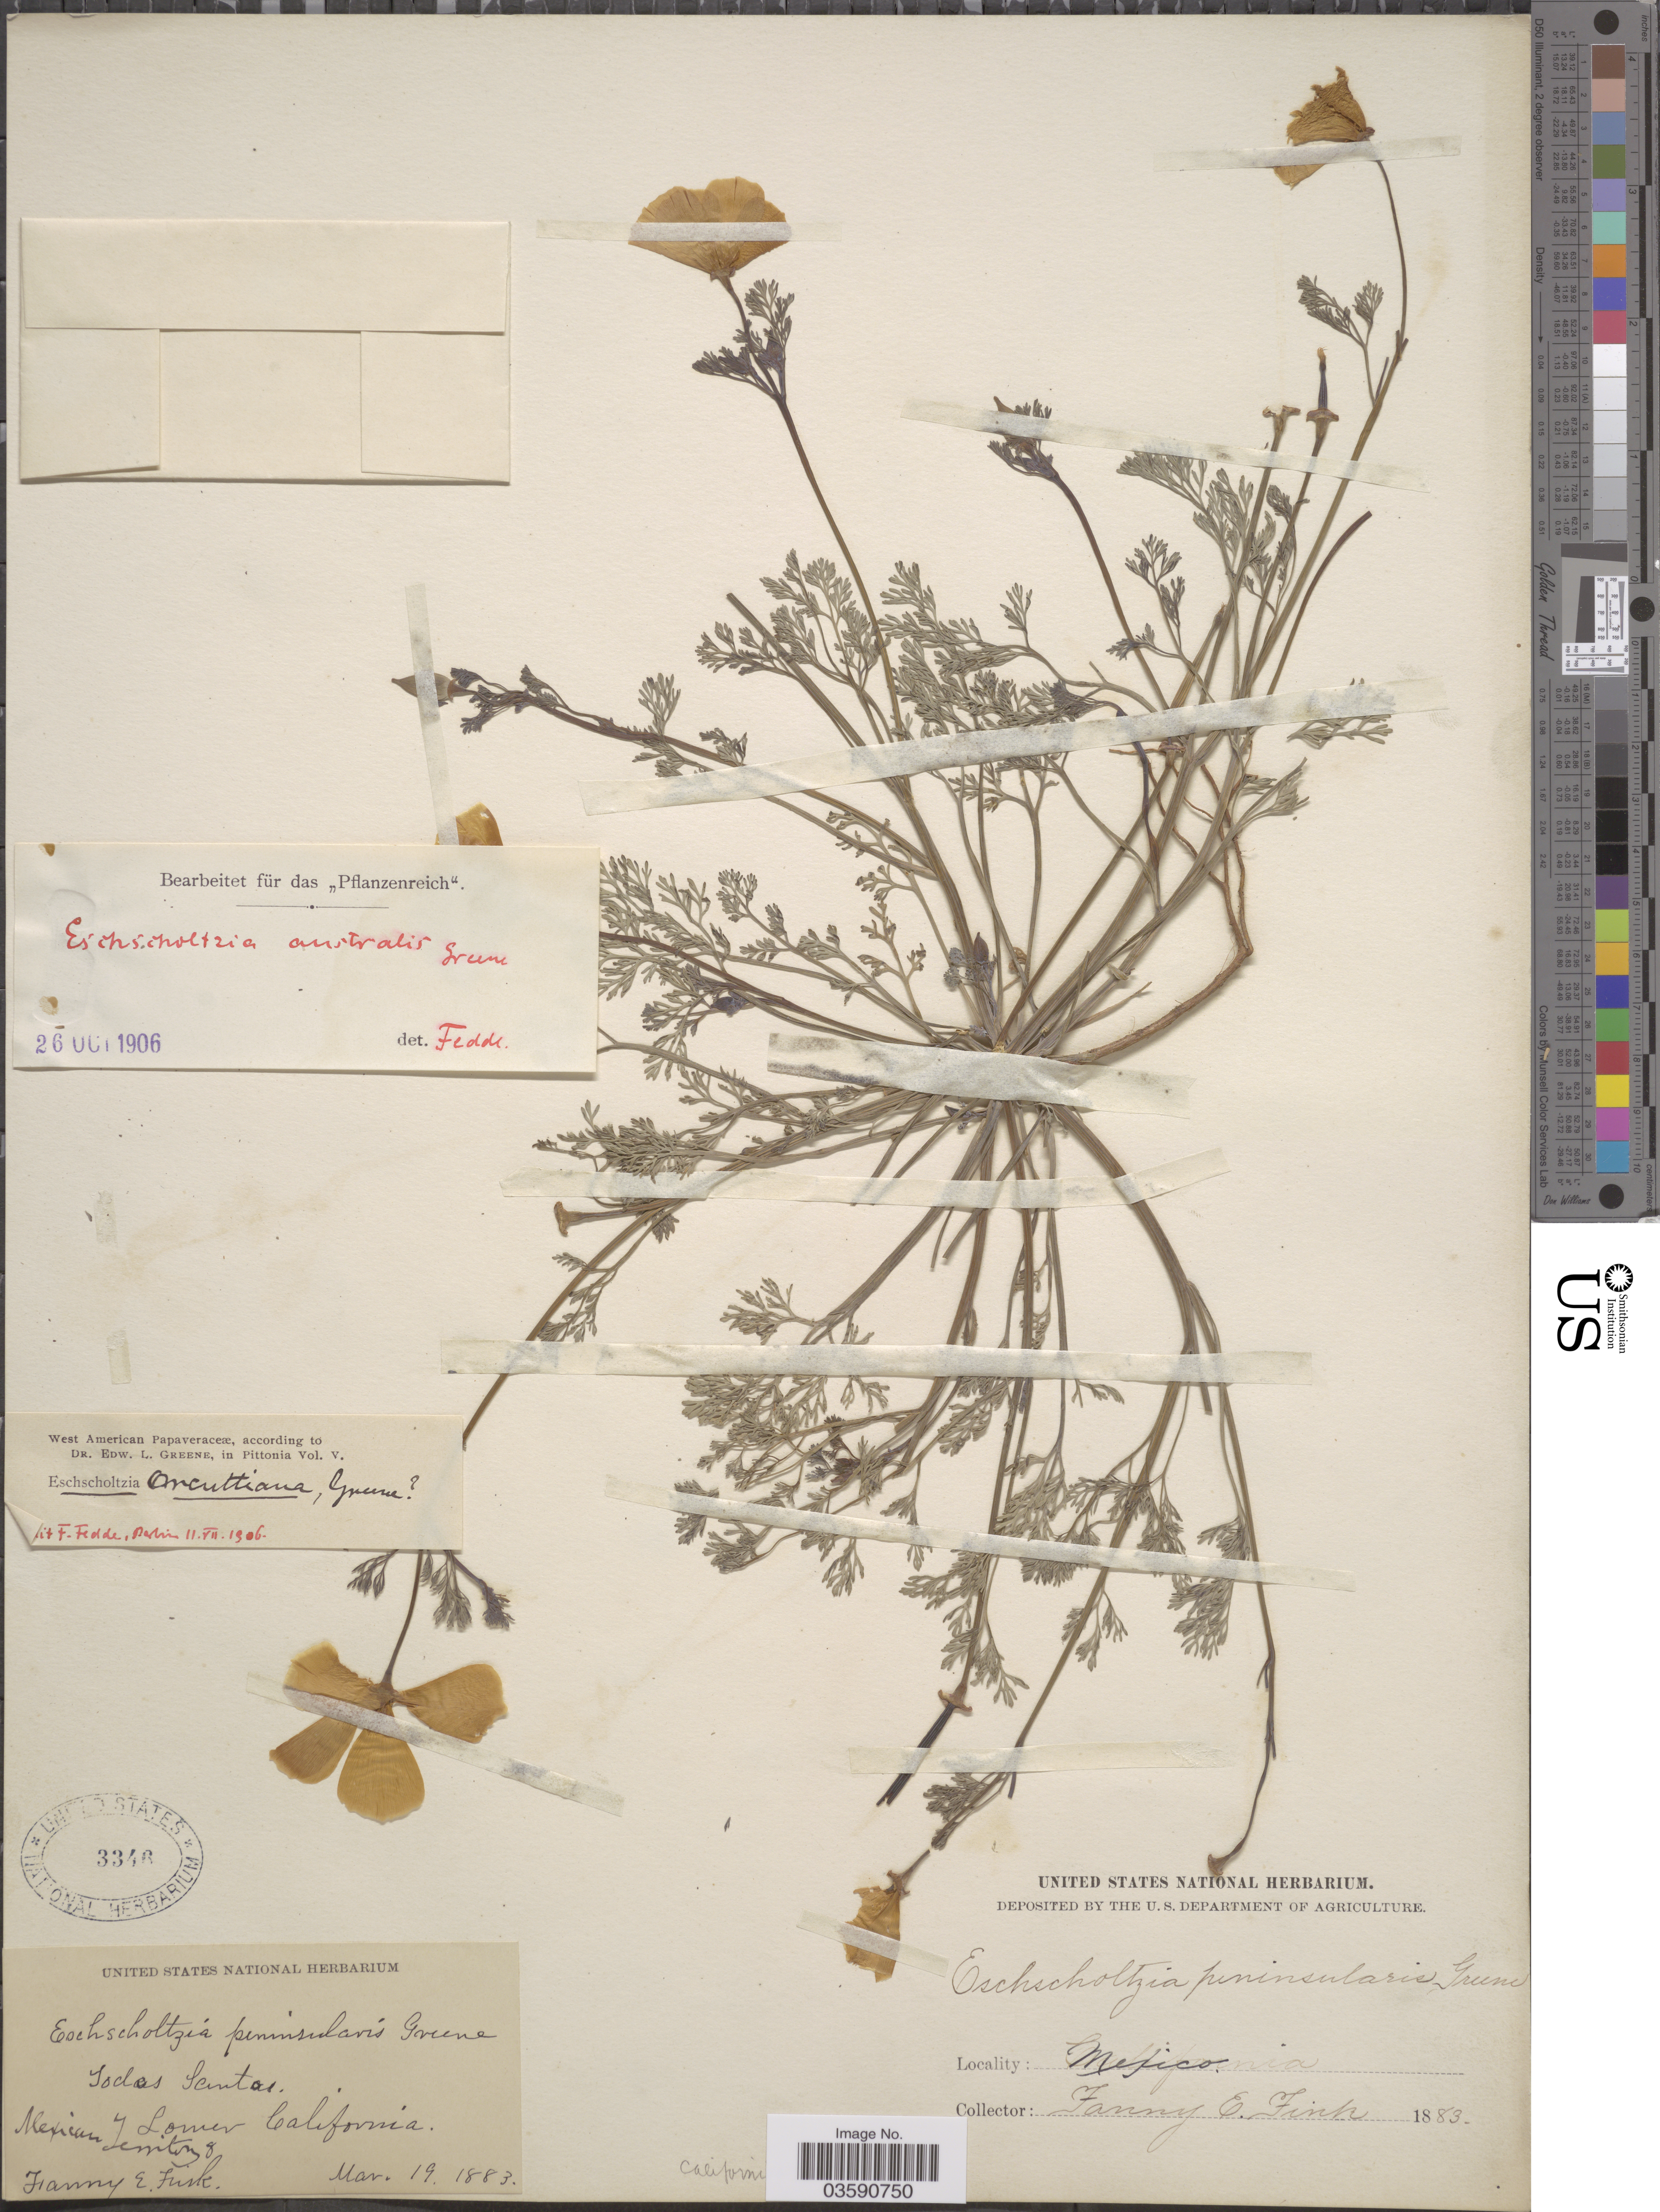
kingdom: Plantae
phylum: Tracheophyta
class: Magnoliopsida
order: Ranunculales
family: Papaveraceae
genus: Eschscholzia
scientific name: Eschscholzia australis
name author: Greene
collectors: F. Fink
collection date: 1883-03-19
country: Mexico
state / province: Baja California Sur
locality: Todos Santos. Lower California. Mexican Territory.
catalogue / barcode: US 3346